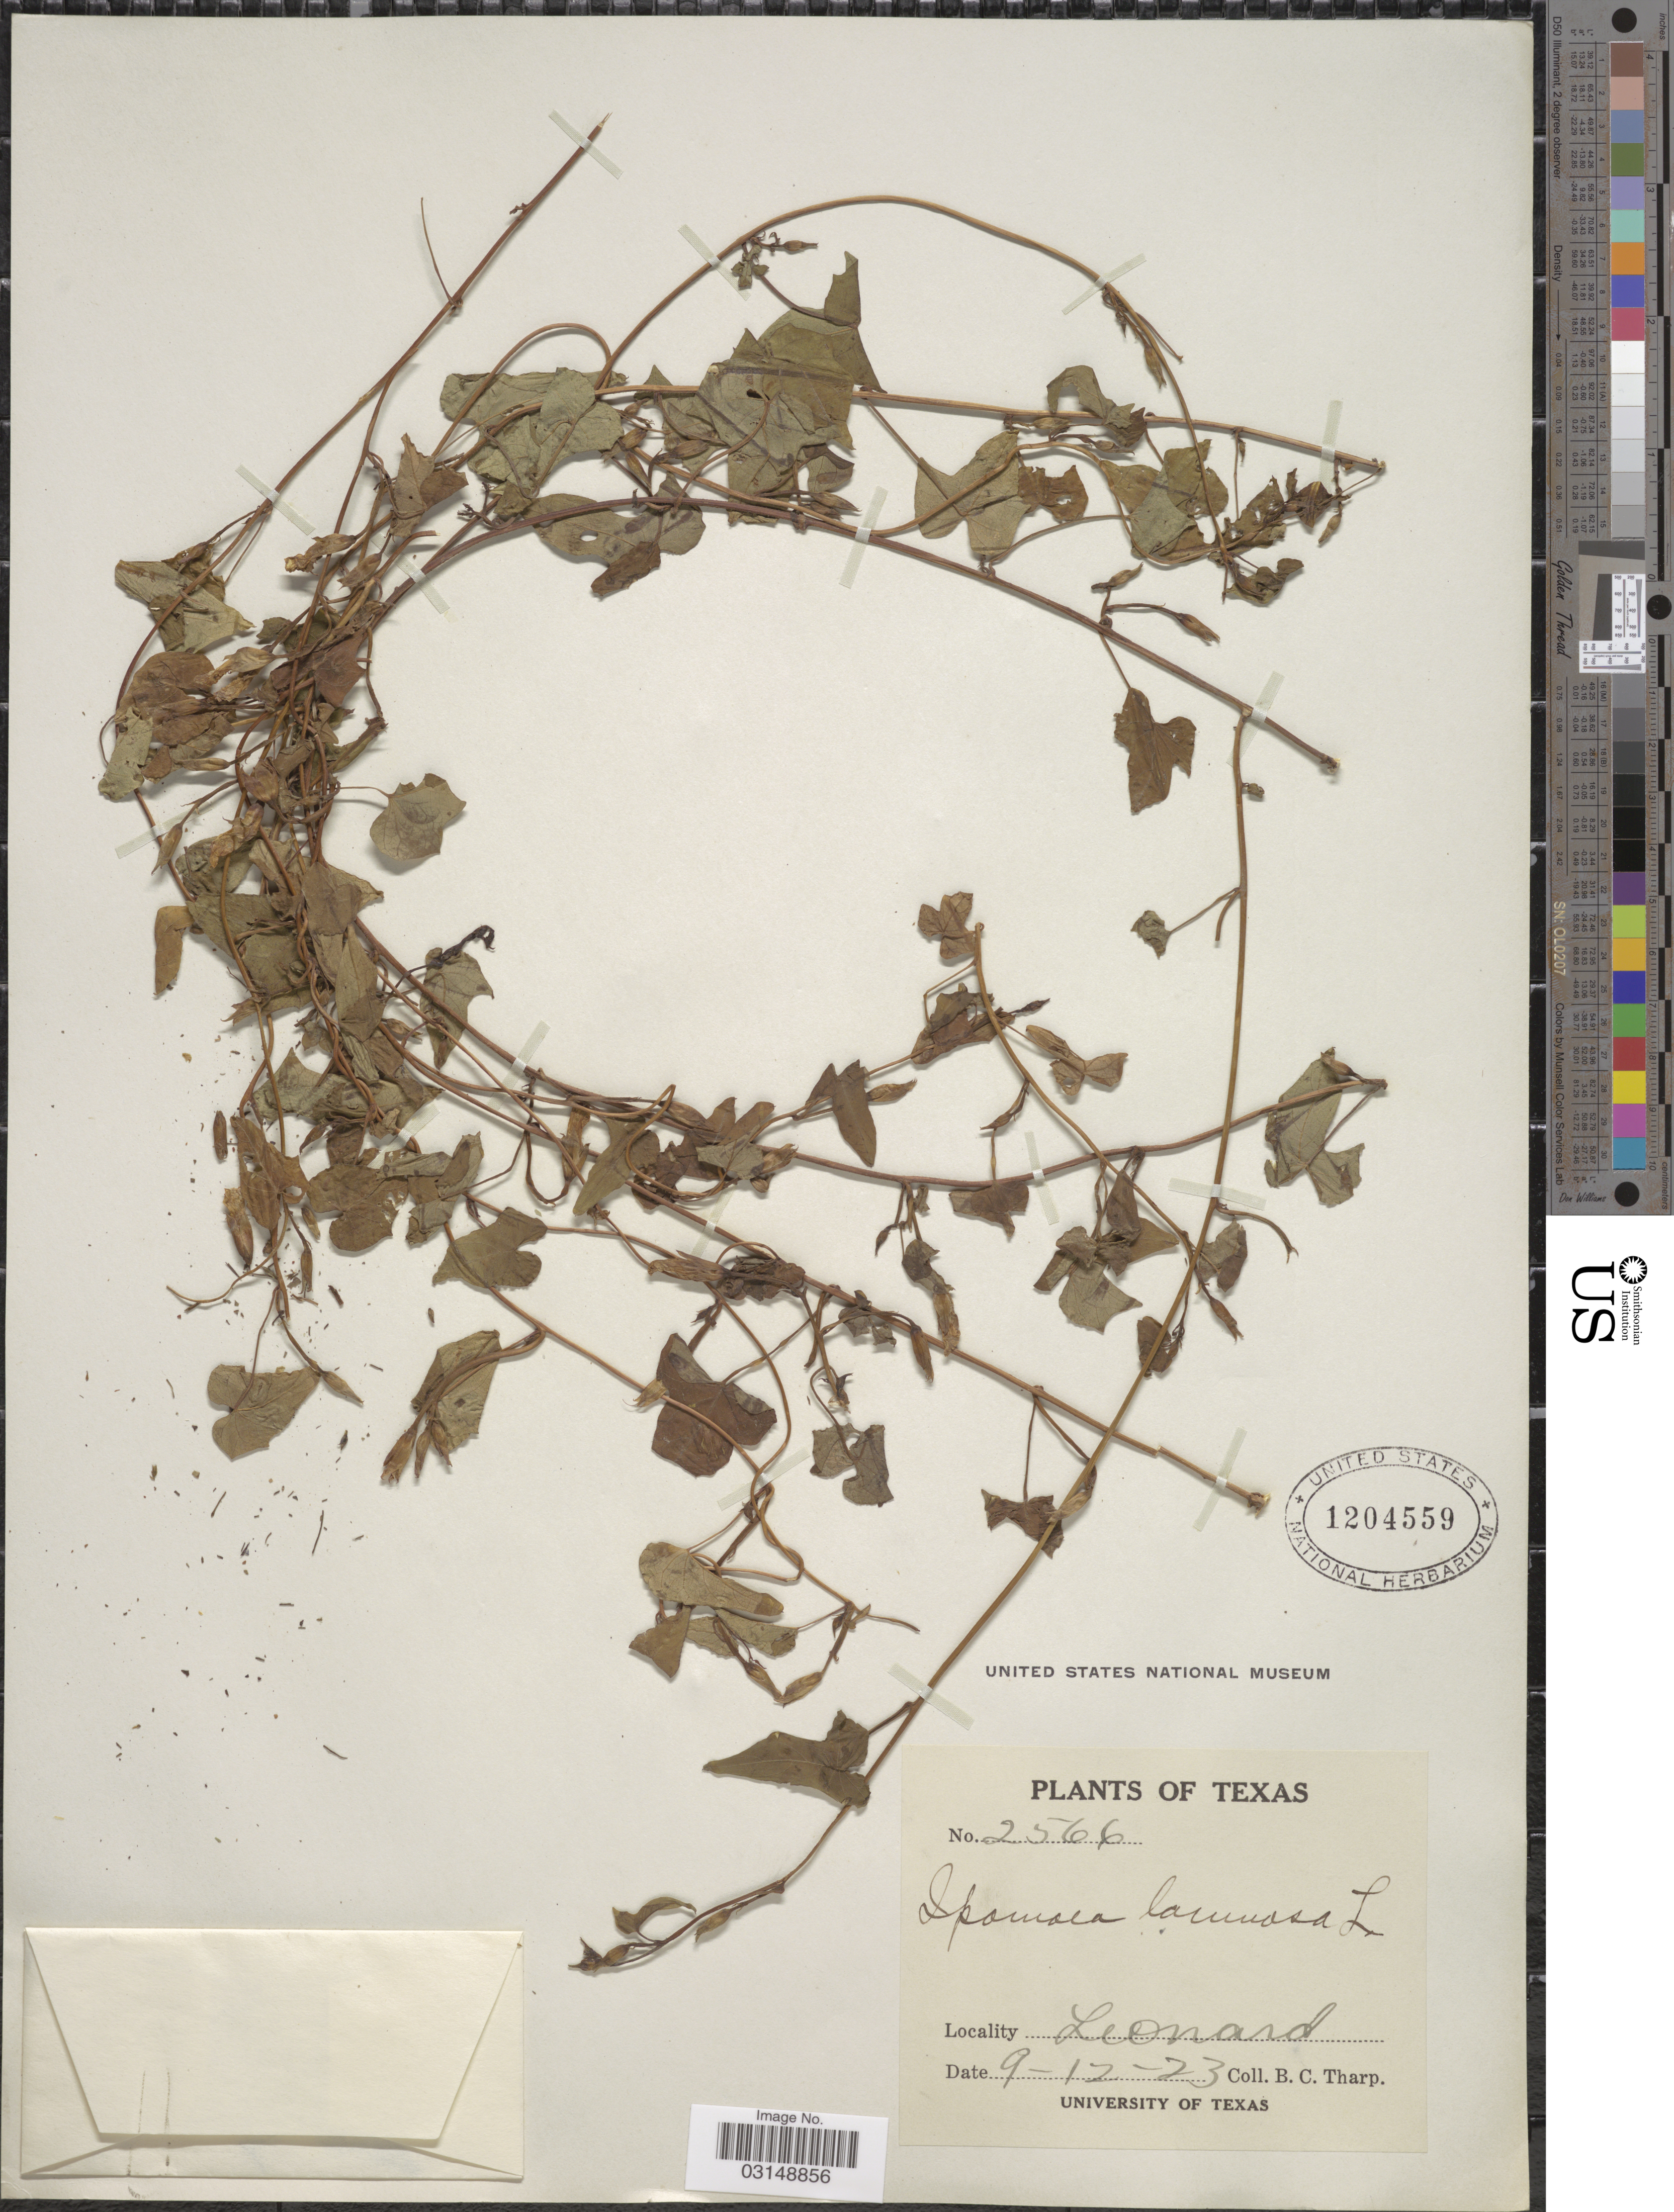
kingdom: Plantae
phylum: Tracheophyta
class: Magnoliopsida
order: Solanales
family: Convolvulaceae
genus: Ipomoea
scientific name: Ipomoea lacunosa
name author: L.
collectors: B. C. Tharp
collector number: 2566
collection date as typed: Transcribed d/m/y: 12/9/23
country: United States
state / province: Texas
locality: Leonard.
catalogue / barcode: US 1204559